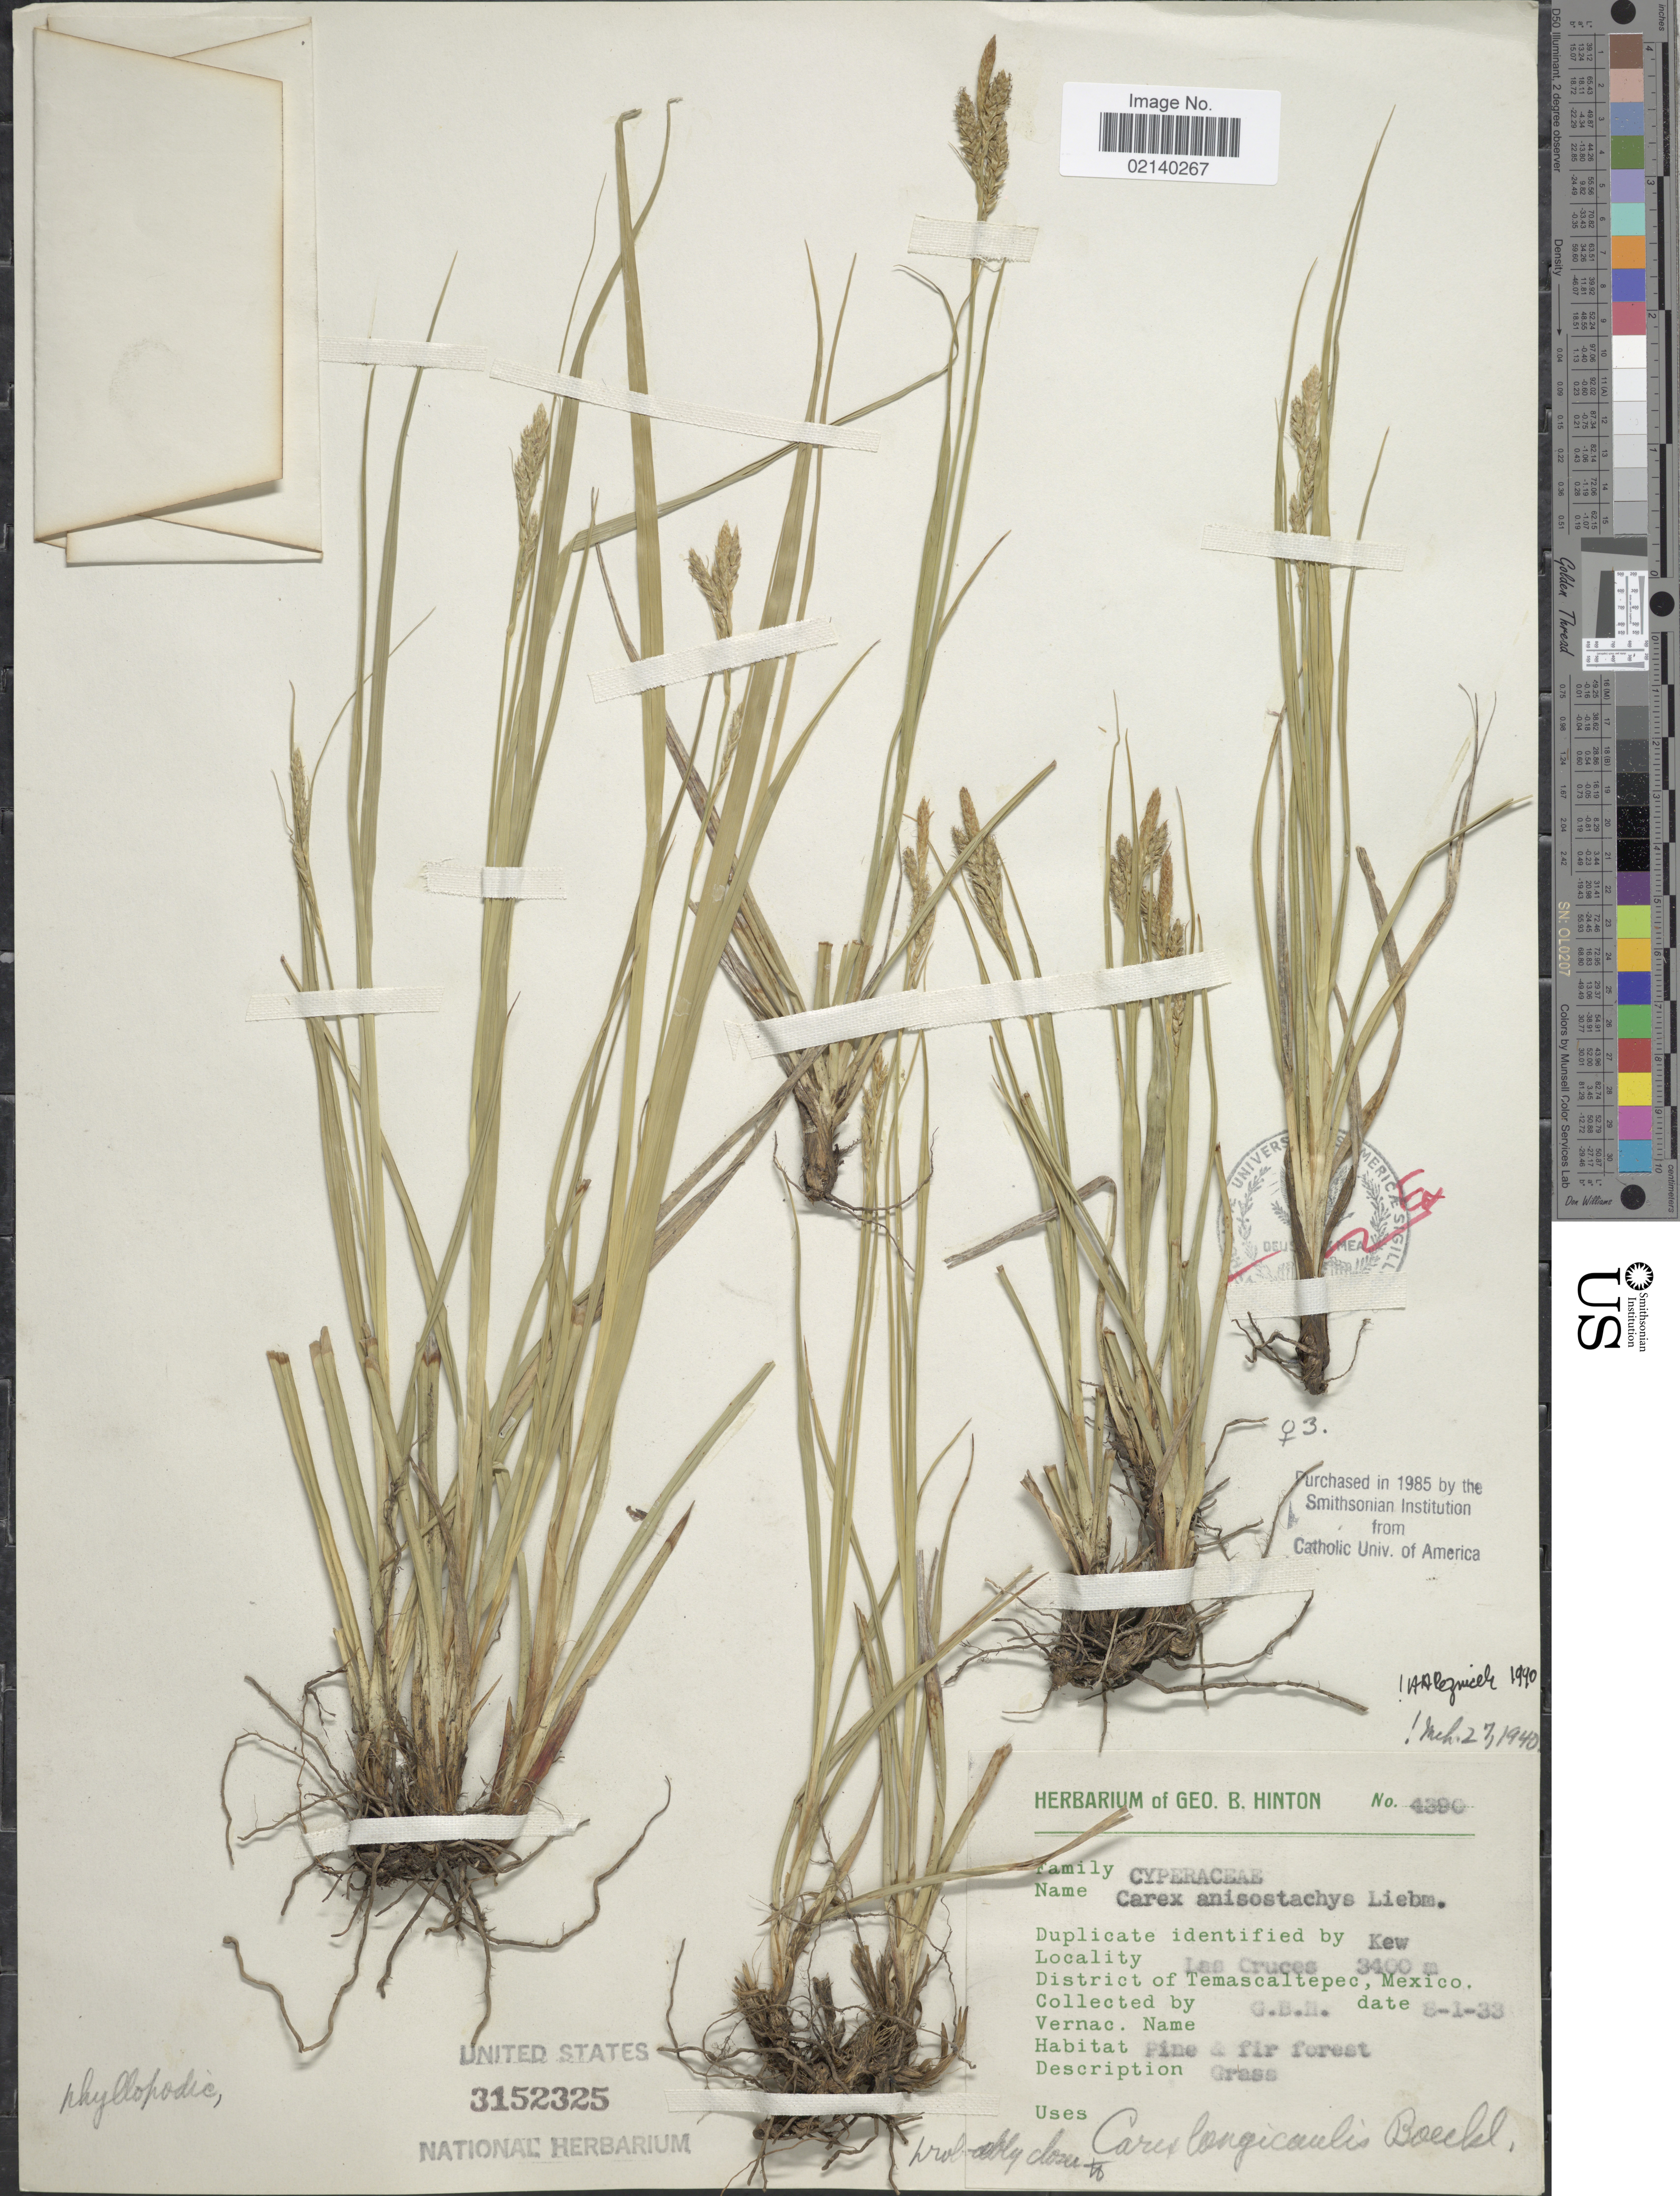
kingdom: Plantae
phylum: Tracheophyta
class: Liliopsida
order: Poales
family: Cyperaceae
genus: Carex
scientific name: Carex anisostachys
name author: Liebm.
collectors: G. B. Hinton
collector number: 4390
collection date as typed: Transcribed d/m/y: 1/8/33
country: Mexico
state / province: México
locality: Las Cruces. District of Temascaltepec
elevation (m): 3400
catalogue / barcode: US 3152325